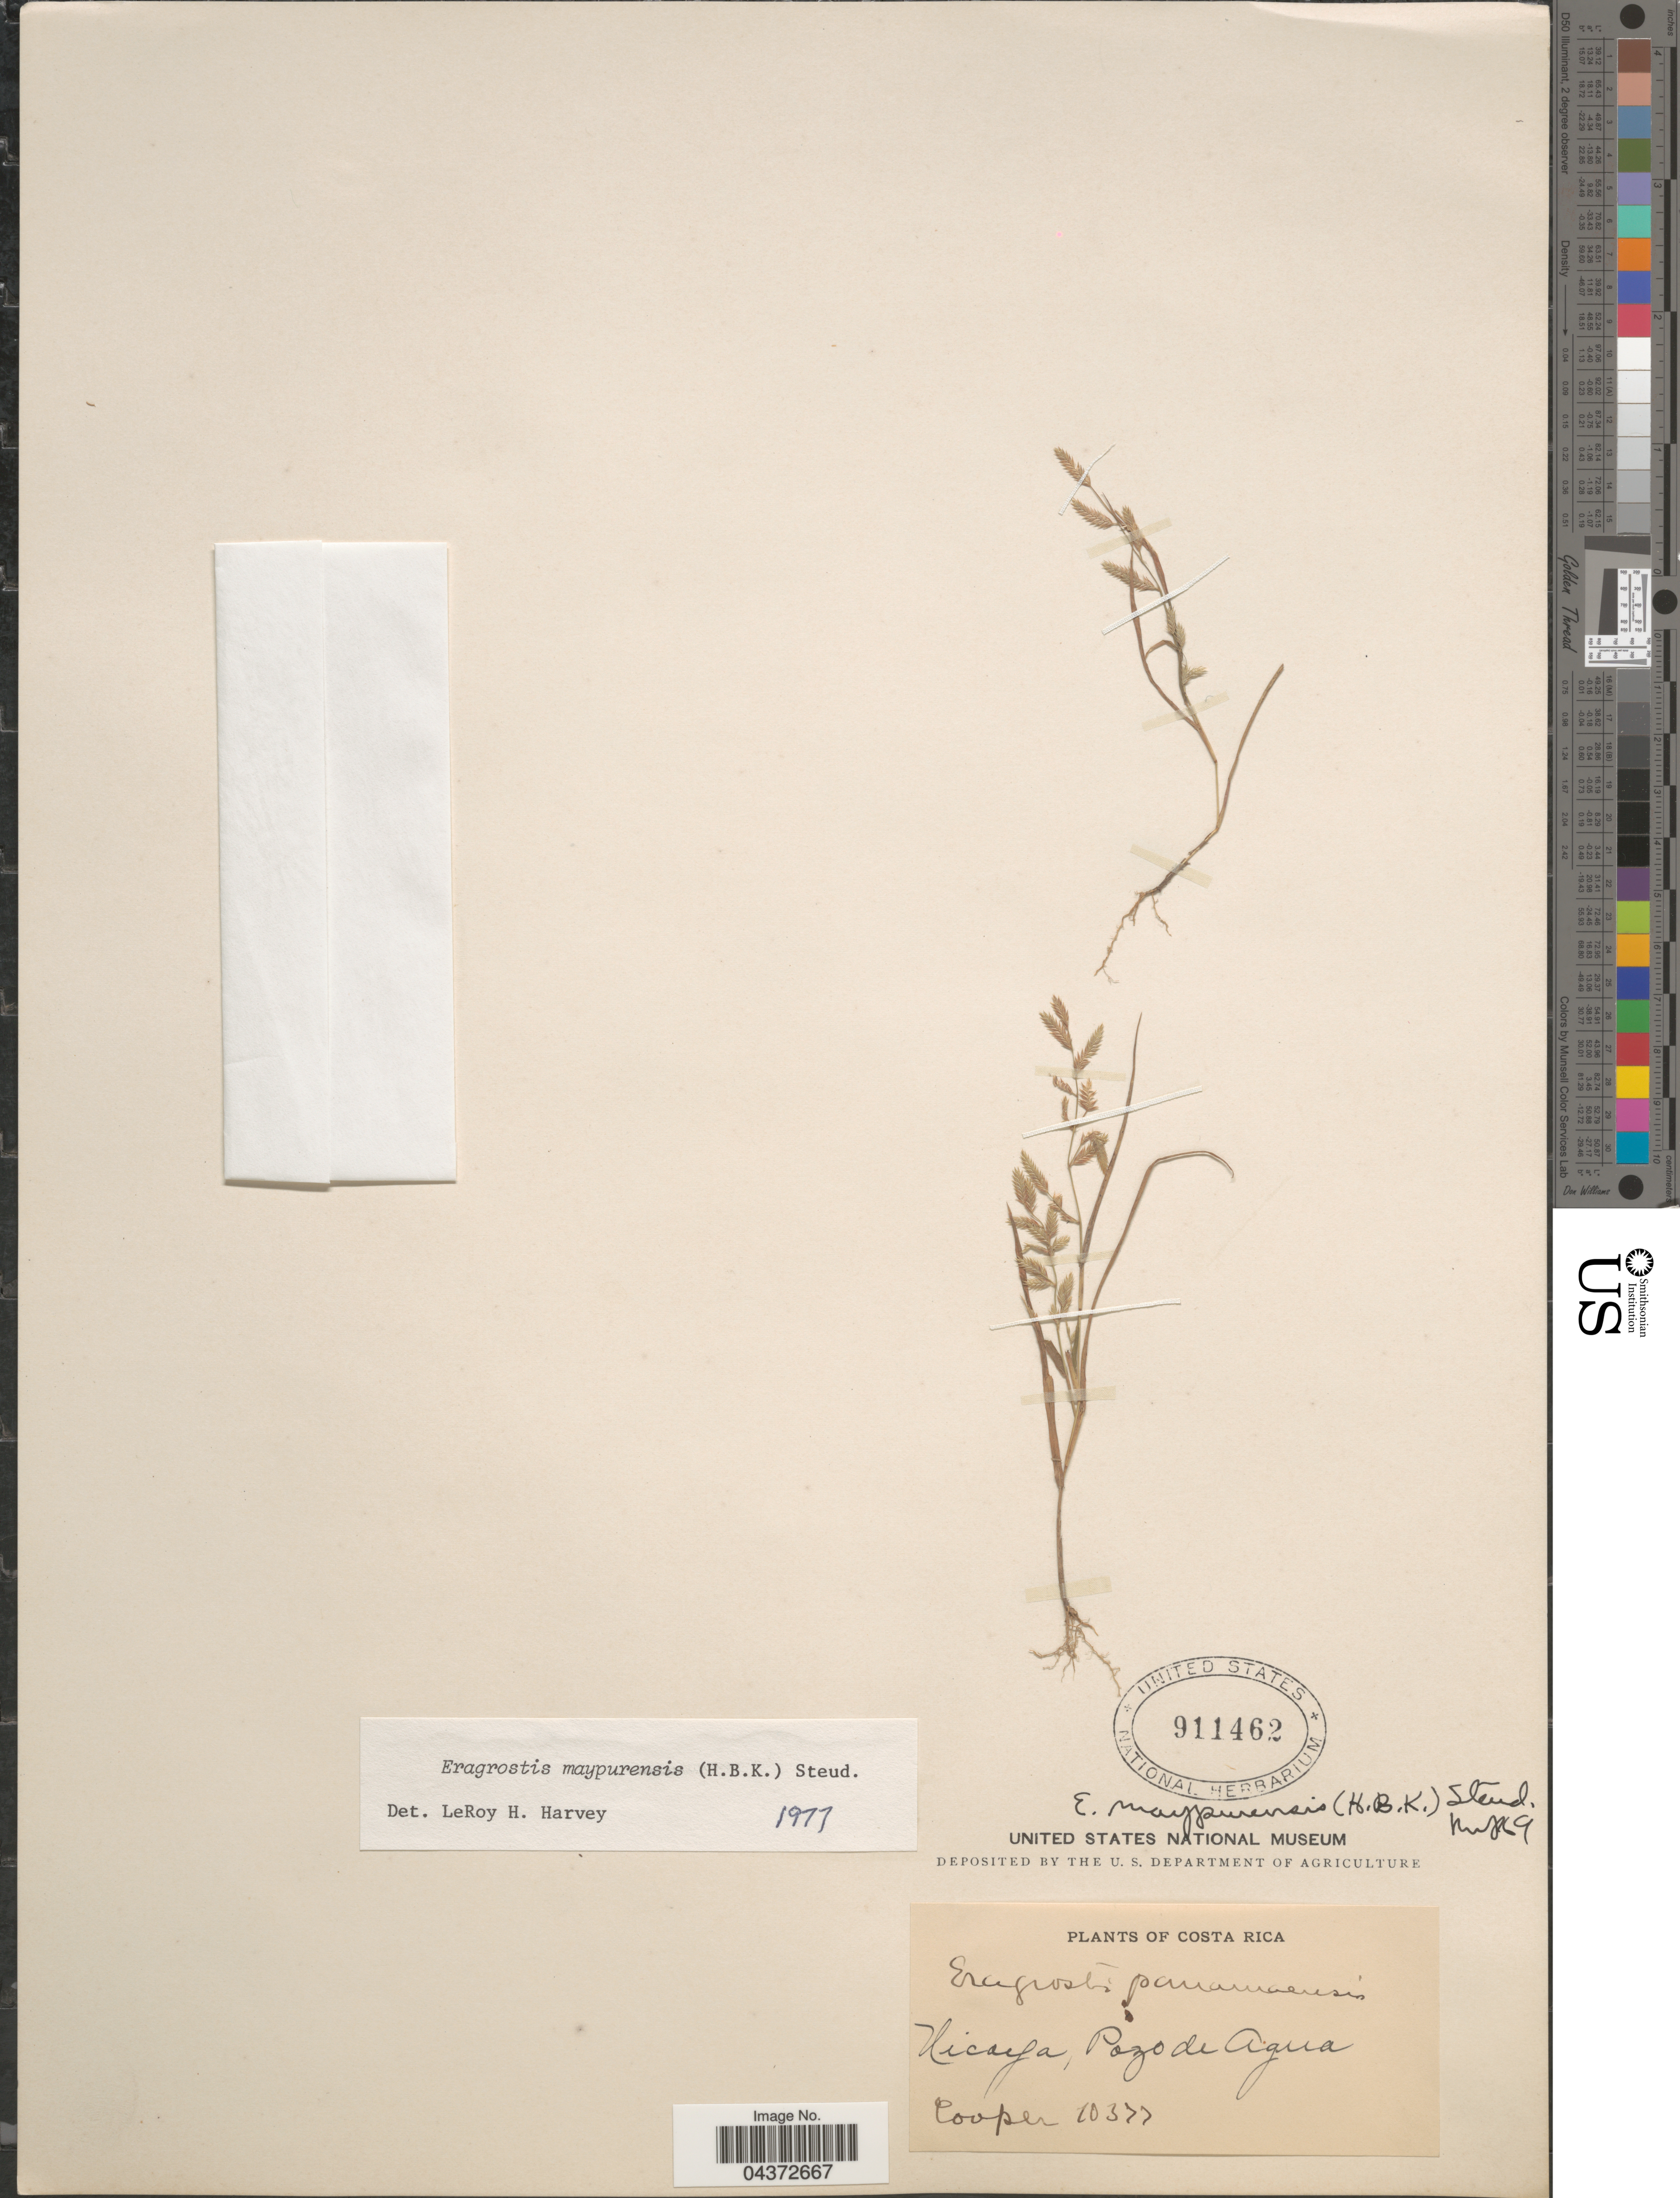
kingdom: Plantae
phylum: Tracheophyta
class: Liliopsida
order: Poales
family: Poaceae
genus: Eragrostis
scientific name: Eragrostis maypurensis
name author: (Kunth) Steud.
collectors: -. Cooper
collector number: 10377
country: Costa Rica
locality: Nicoya, Pozo de Agua.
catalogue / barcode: US 911462